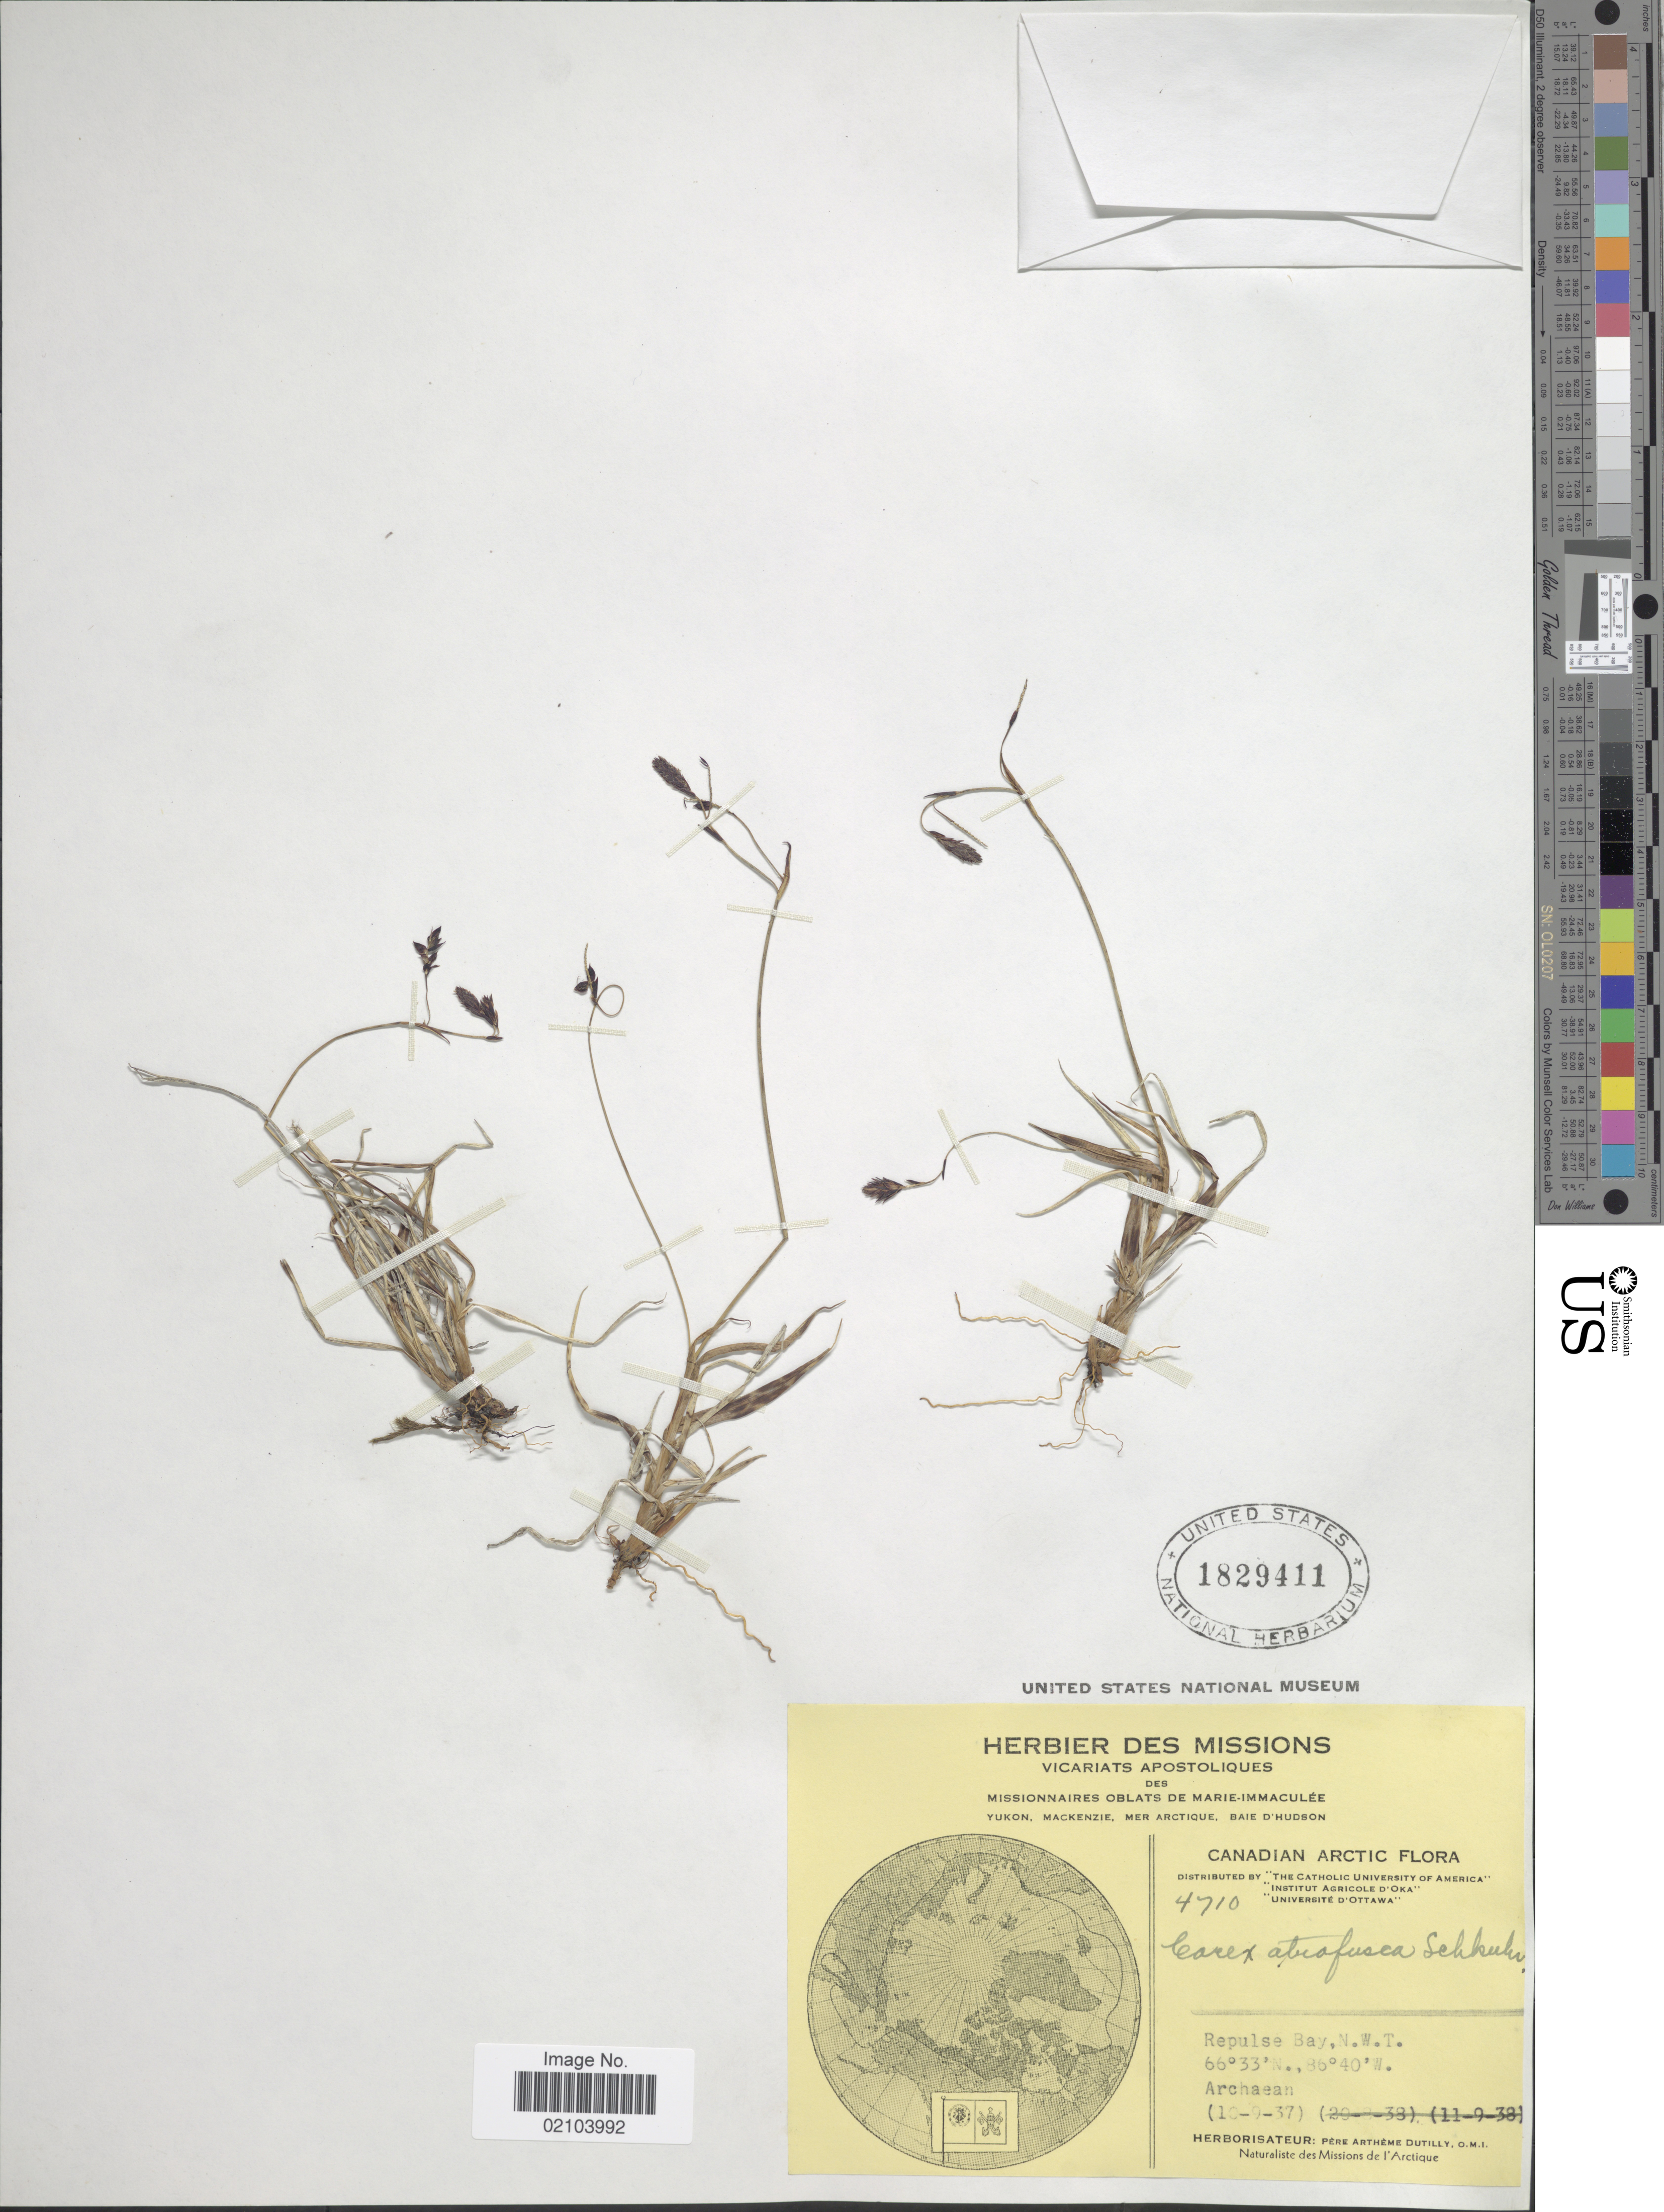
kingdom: Plantae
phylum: Tracheophyta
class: Liliopsida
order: Poales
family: Cyperaceae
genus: Carex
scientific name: Carex atrofusca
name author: Schkuhr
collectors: P. Dutilly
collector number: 4710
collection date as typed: Transcribed d/m/y: 10/9/37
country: Canada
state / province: Northwest Territories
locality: Canadian Arctic. Repulse Bay, N.W.T.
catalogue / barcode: US 1829411